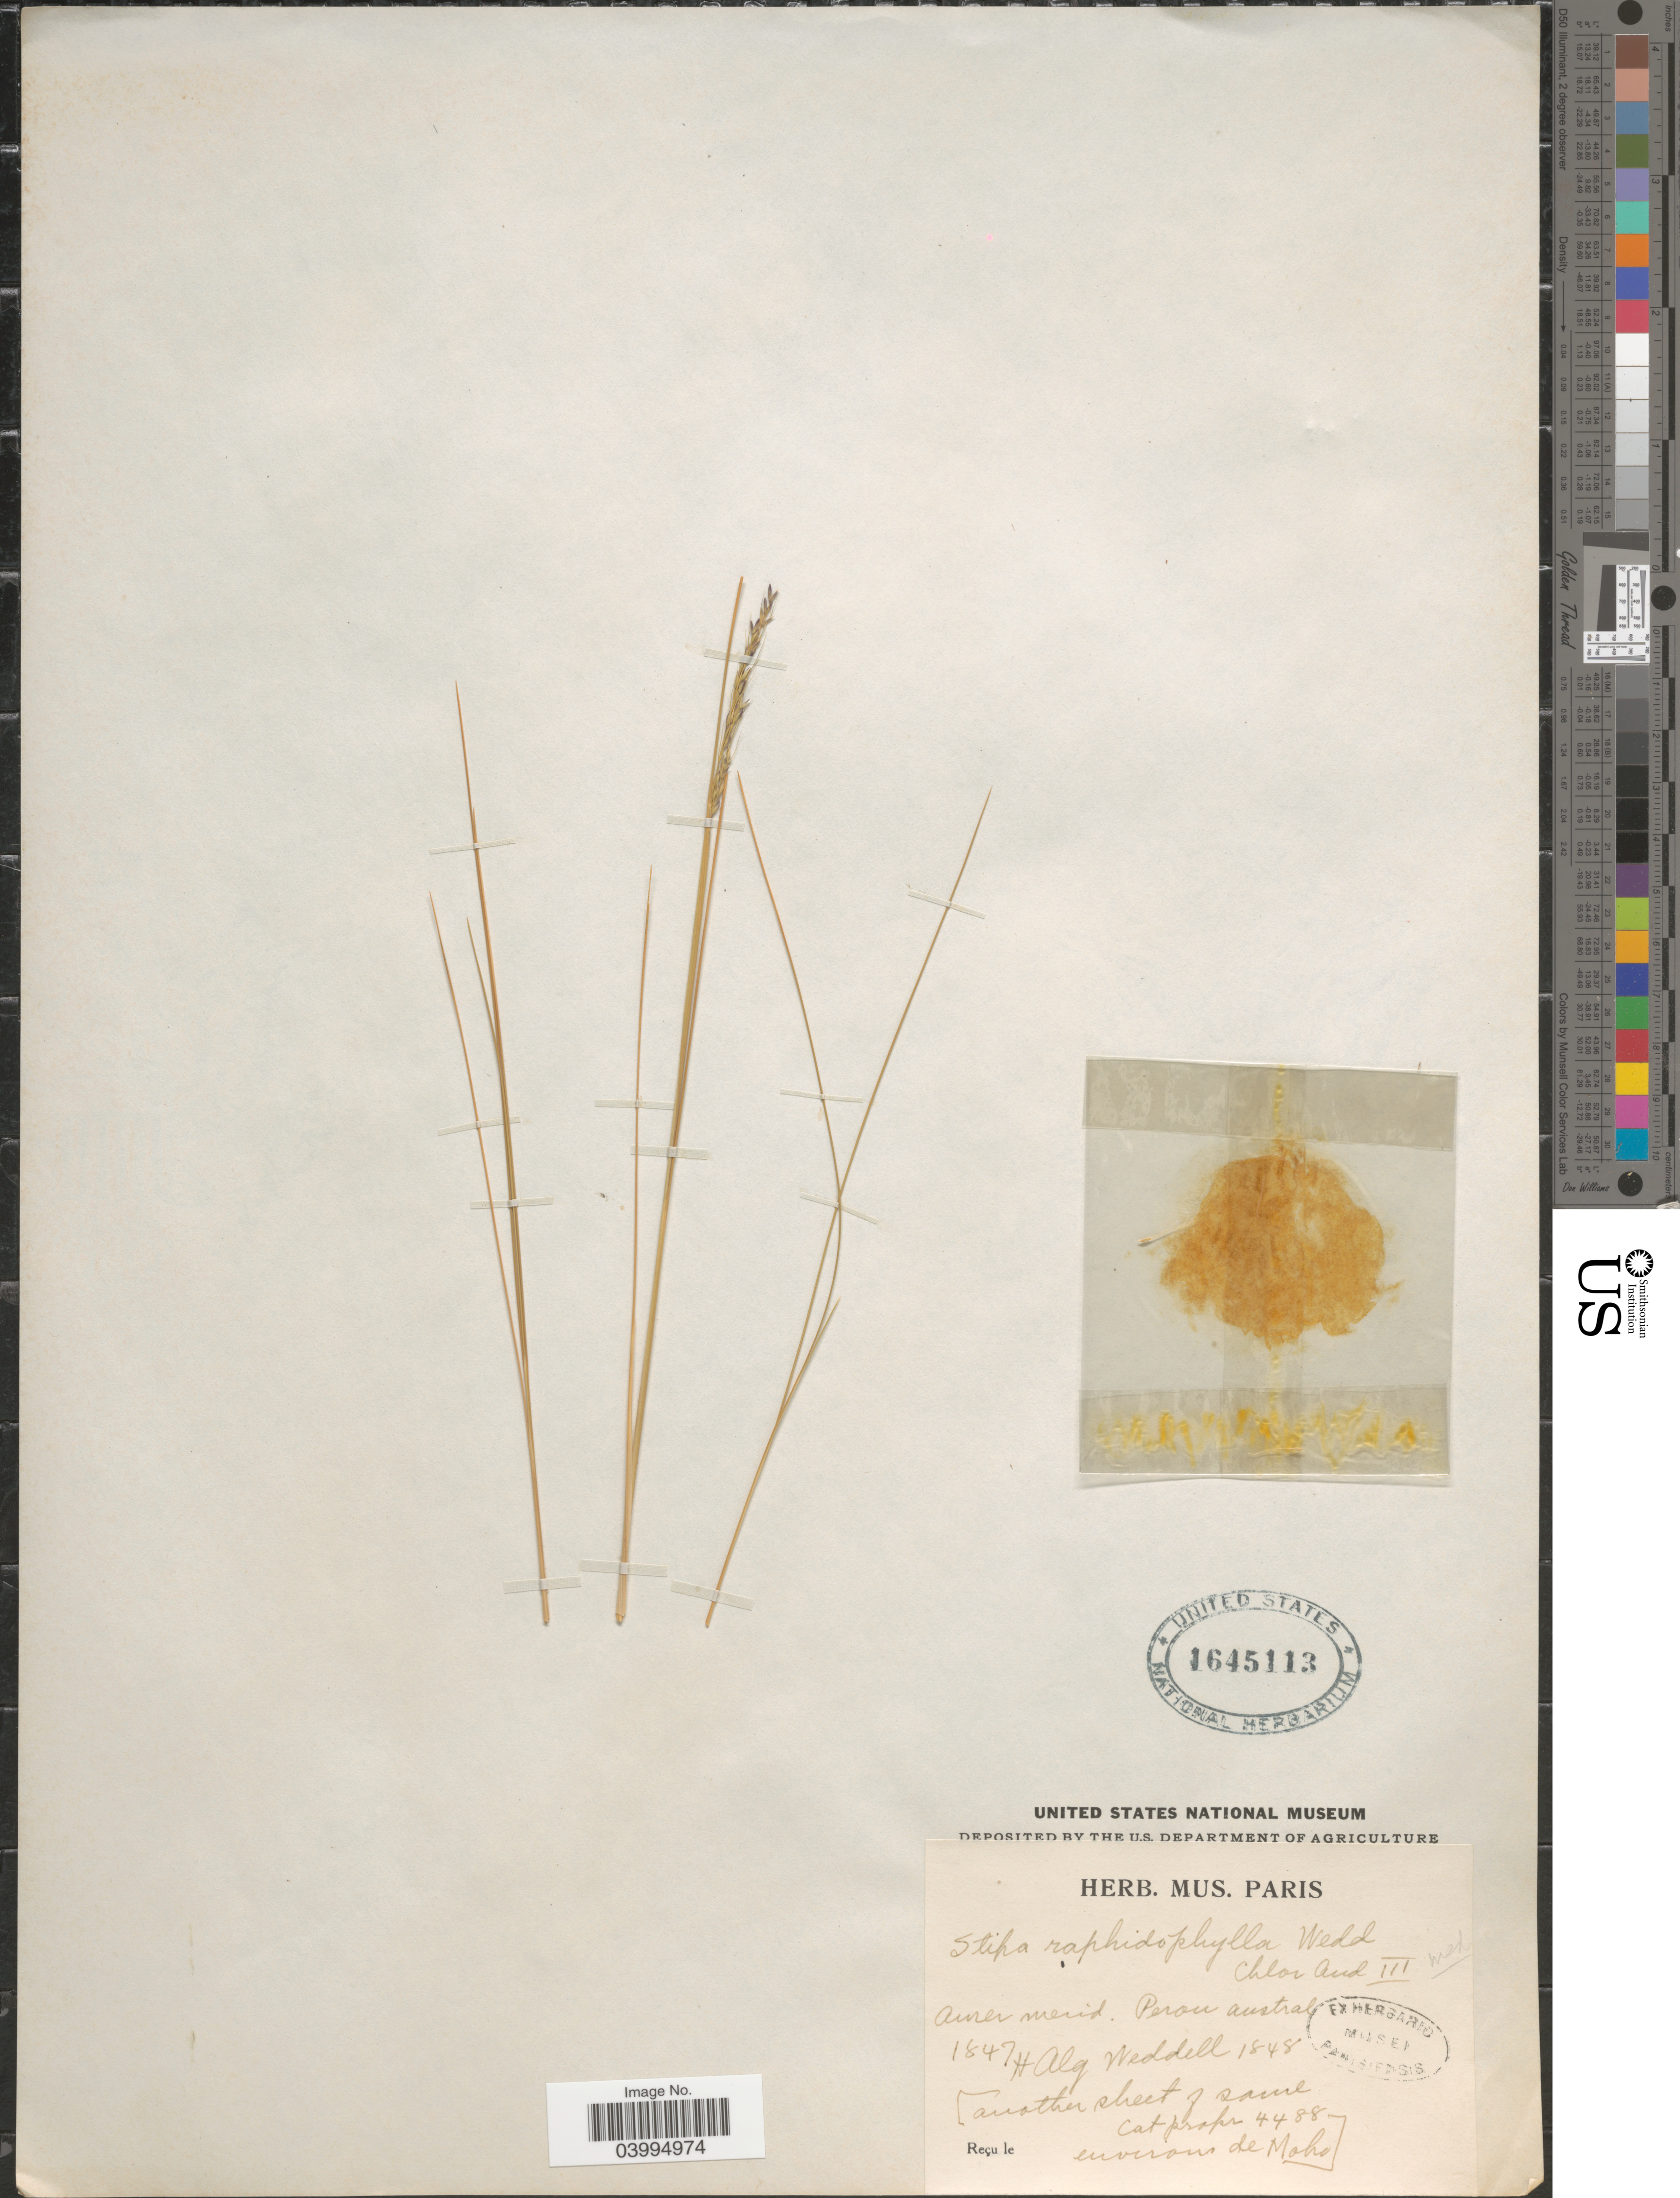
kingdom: Plantae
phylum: Tracheophyta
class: Liliopsida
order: Poales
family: Poaceae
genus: Stipa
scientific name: Stipa sp.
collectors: H. A. Weddell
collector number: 4488?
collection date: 1847/1848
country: Peru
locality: Amer merid. Perou austral. Environs de Moho.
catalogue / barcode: US 1645113